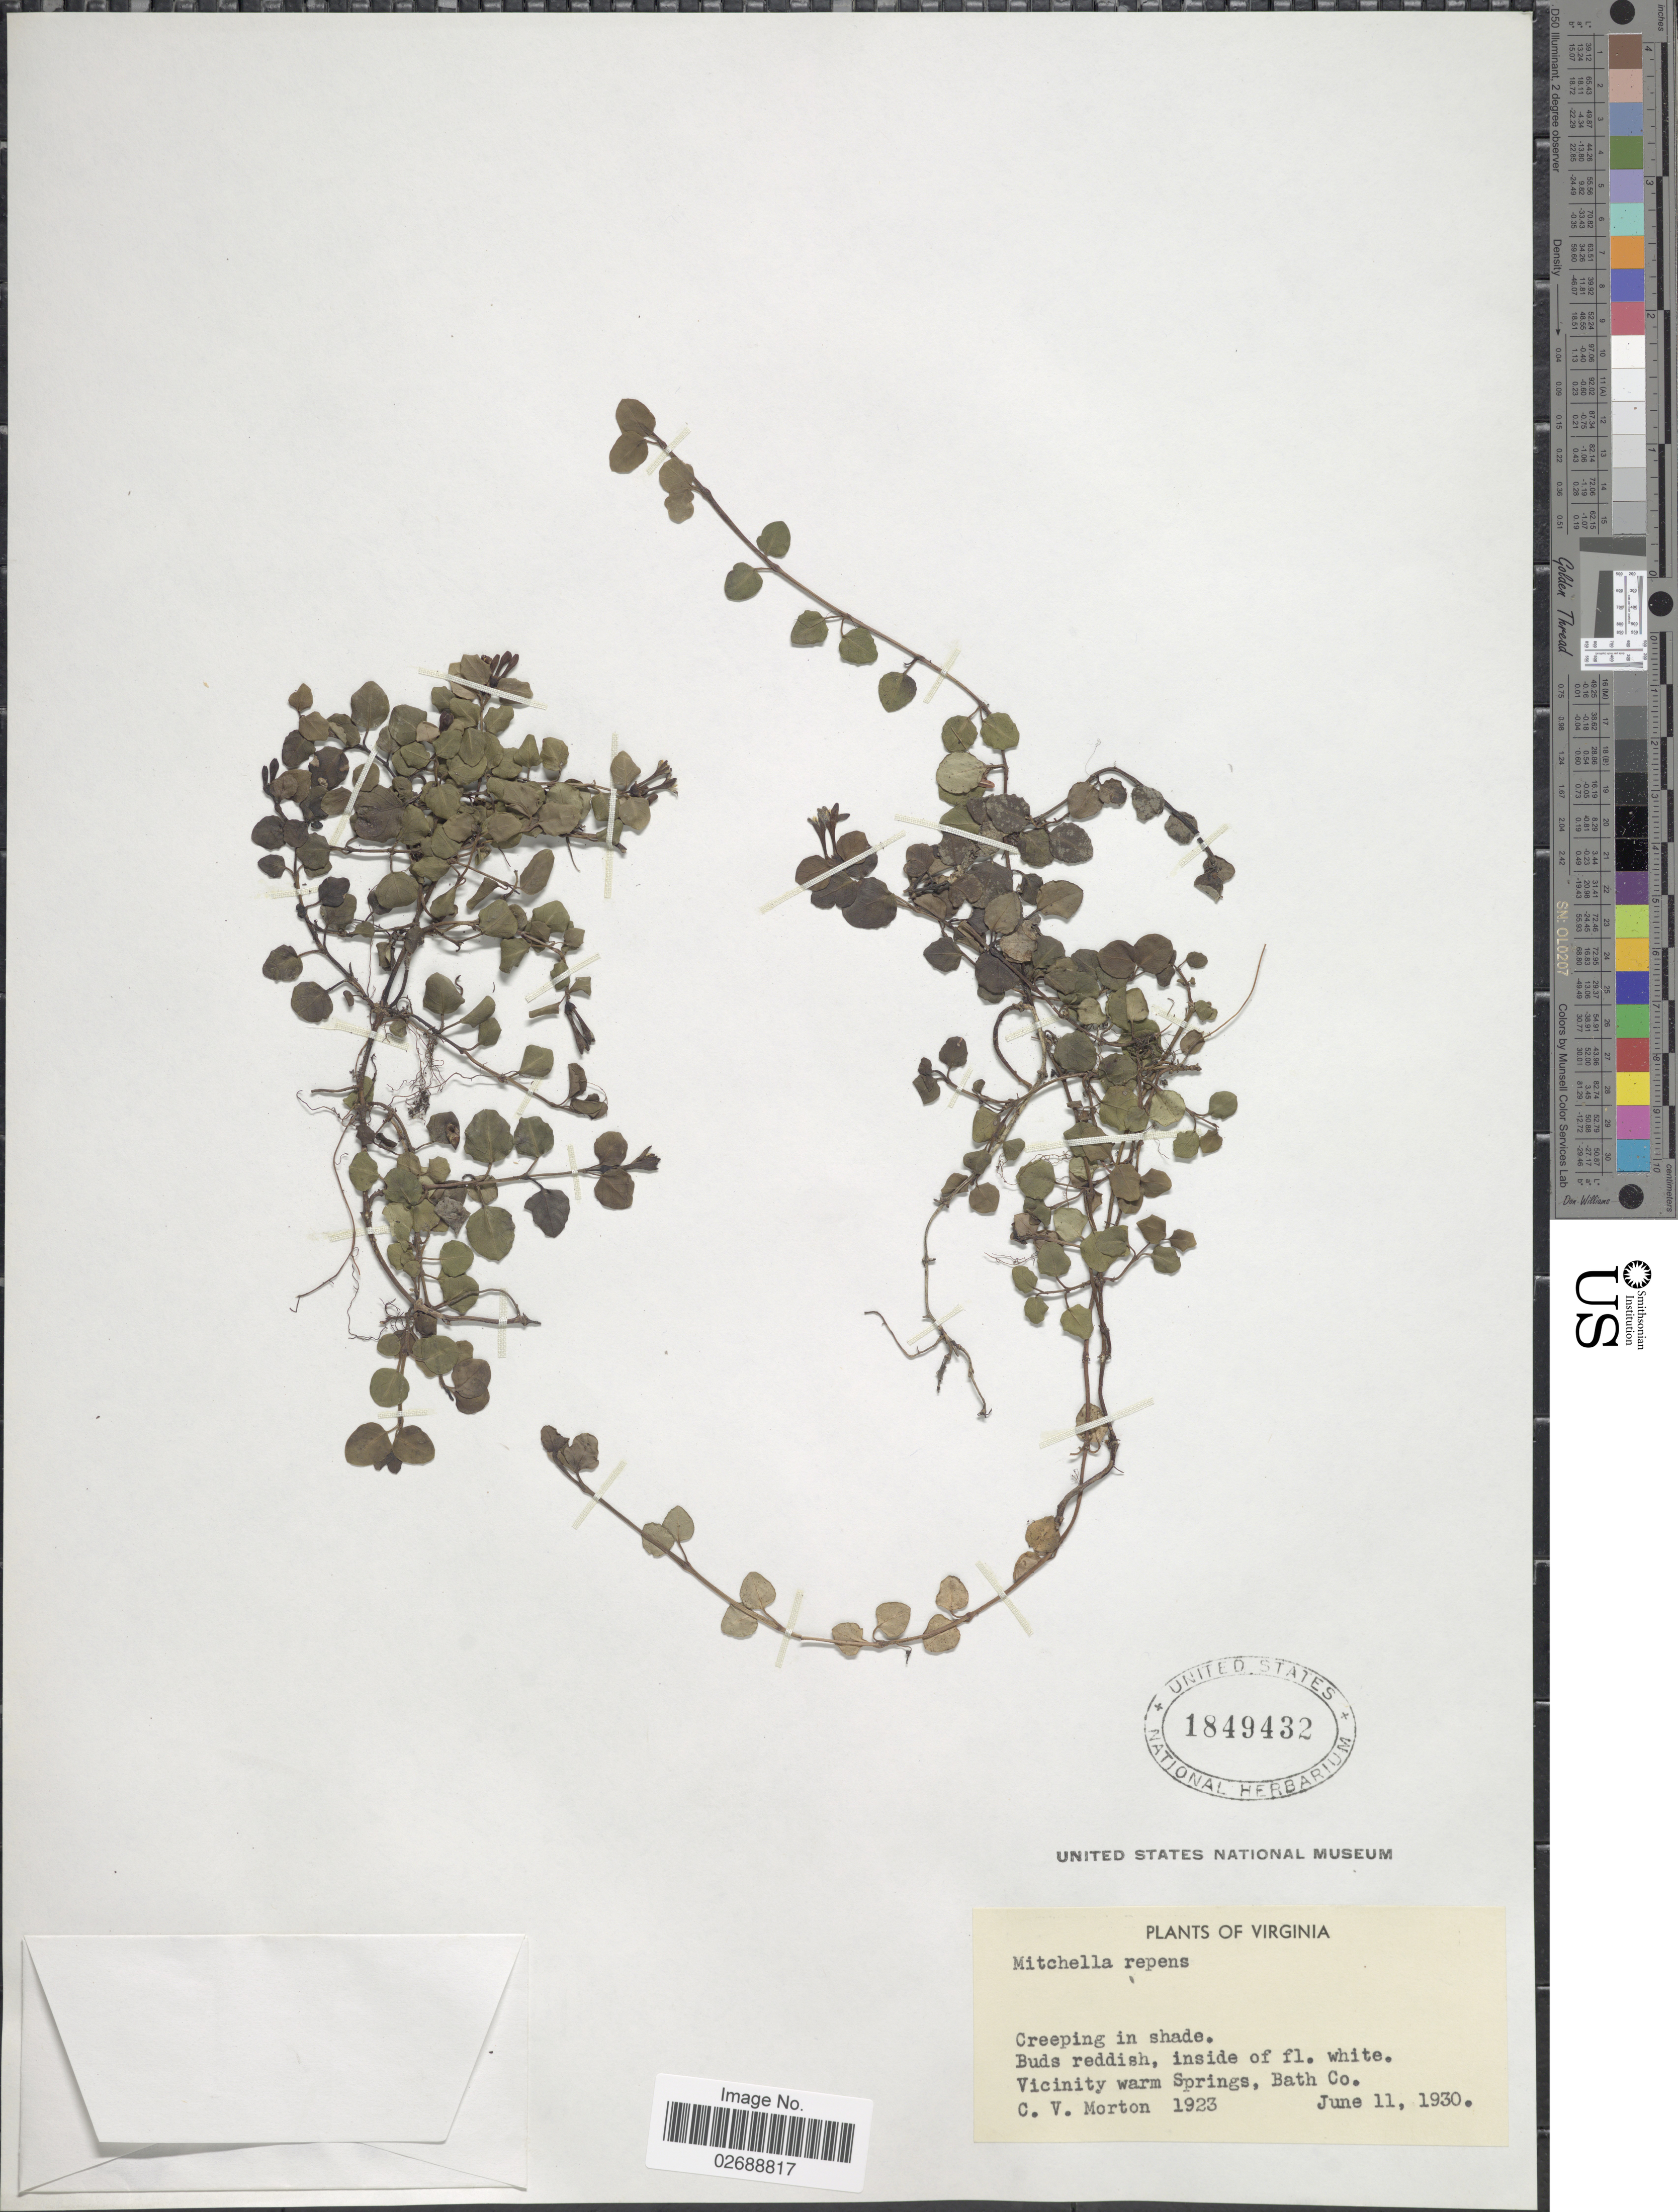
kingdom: Plantae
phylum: Tracheophyta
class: Magnoliopsida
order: Gentianales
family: Rubiaceae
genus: Mitchella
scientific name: Mitchella repens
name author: L.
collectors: C. V. Morton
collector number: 1923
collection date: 1930-06-11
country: United States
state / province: Virginia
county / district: Bath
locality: Vicinity of warm Springs, Bath Co.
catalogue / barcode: US 1849432